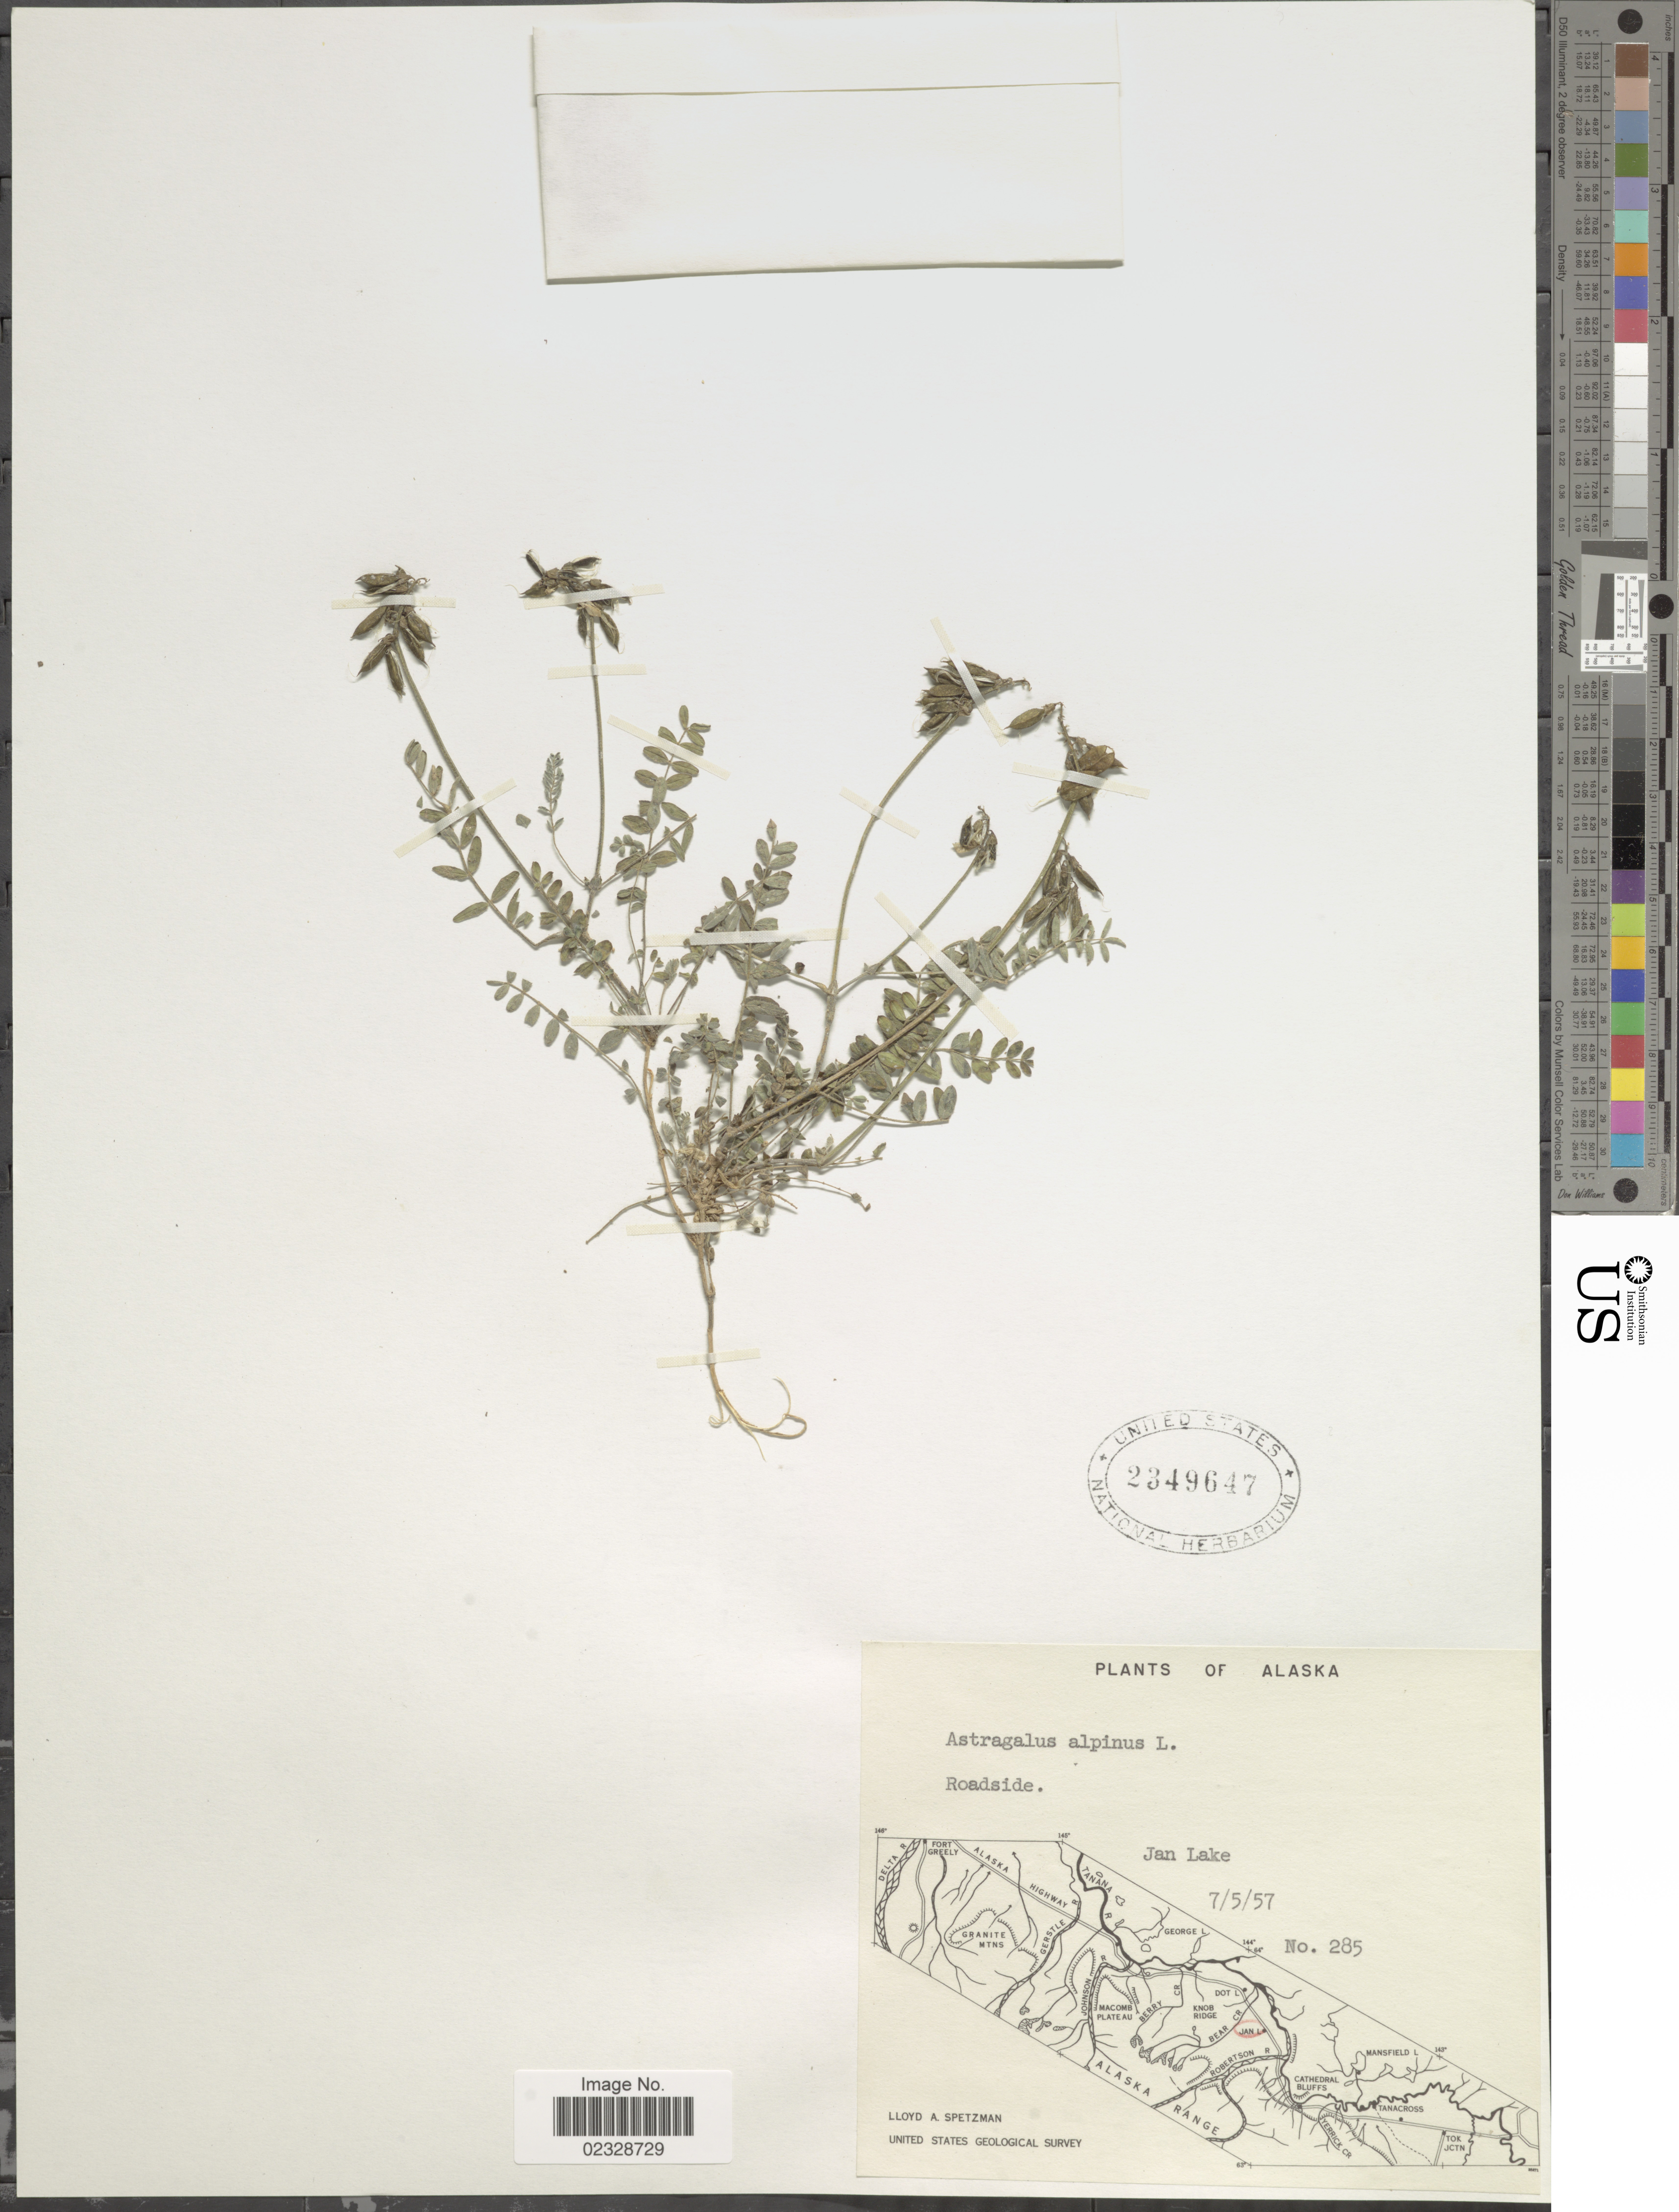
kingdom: Plantae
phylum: Tracheophyta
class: Magnoliopsida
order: Fabales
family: Fabaceae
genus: Astragalus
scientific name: Astragalus alpinus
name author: L.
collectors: L. Spetzman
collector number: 285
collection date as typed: Transcribed d/m/y: 5/7/57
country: United States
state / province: Alaska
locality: Jan Lake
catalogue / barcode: US 2349647